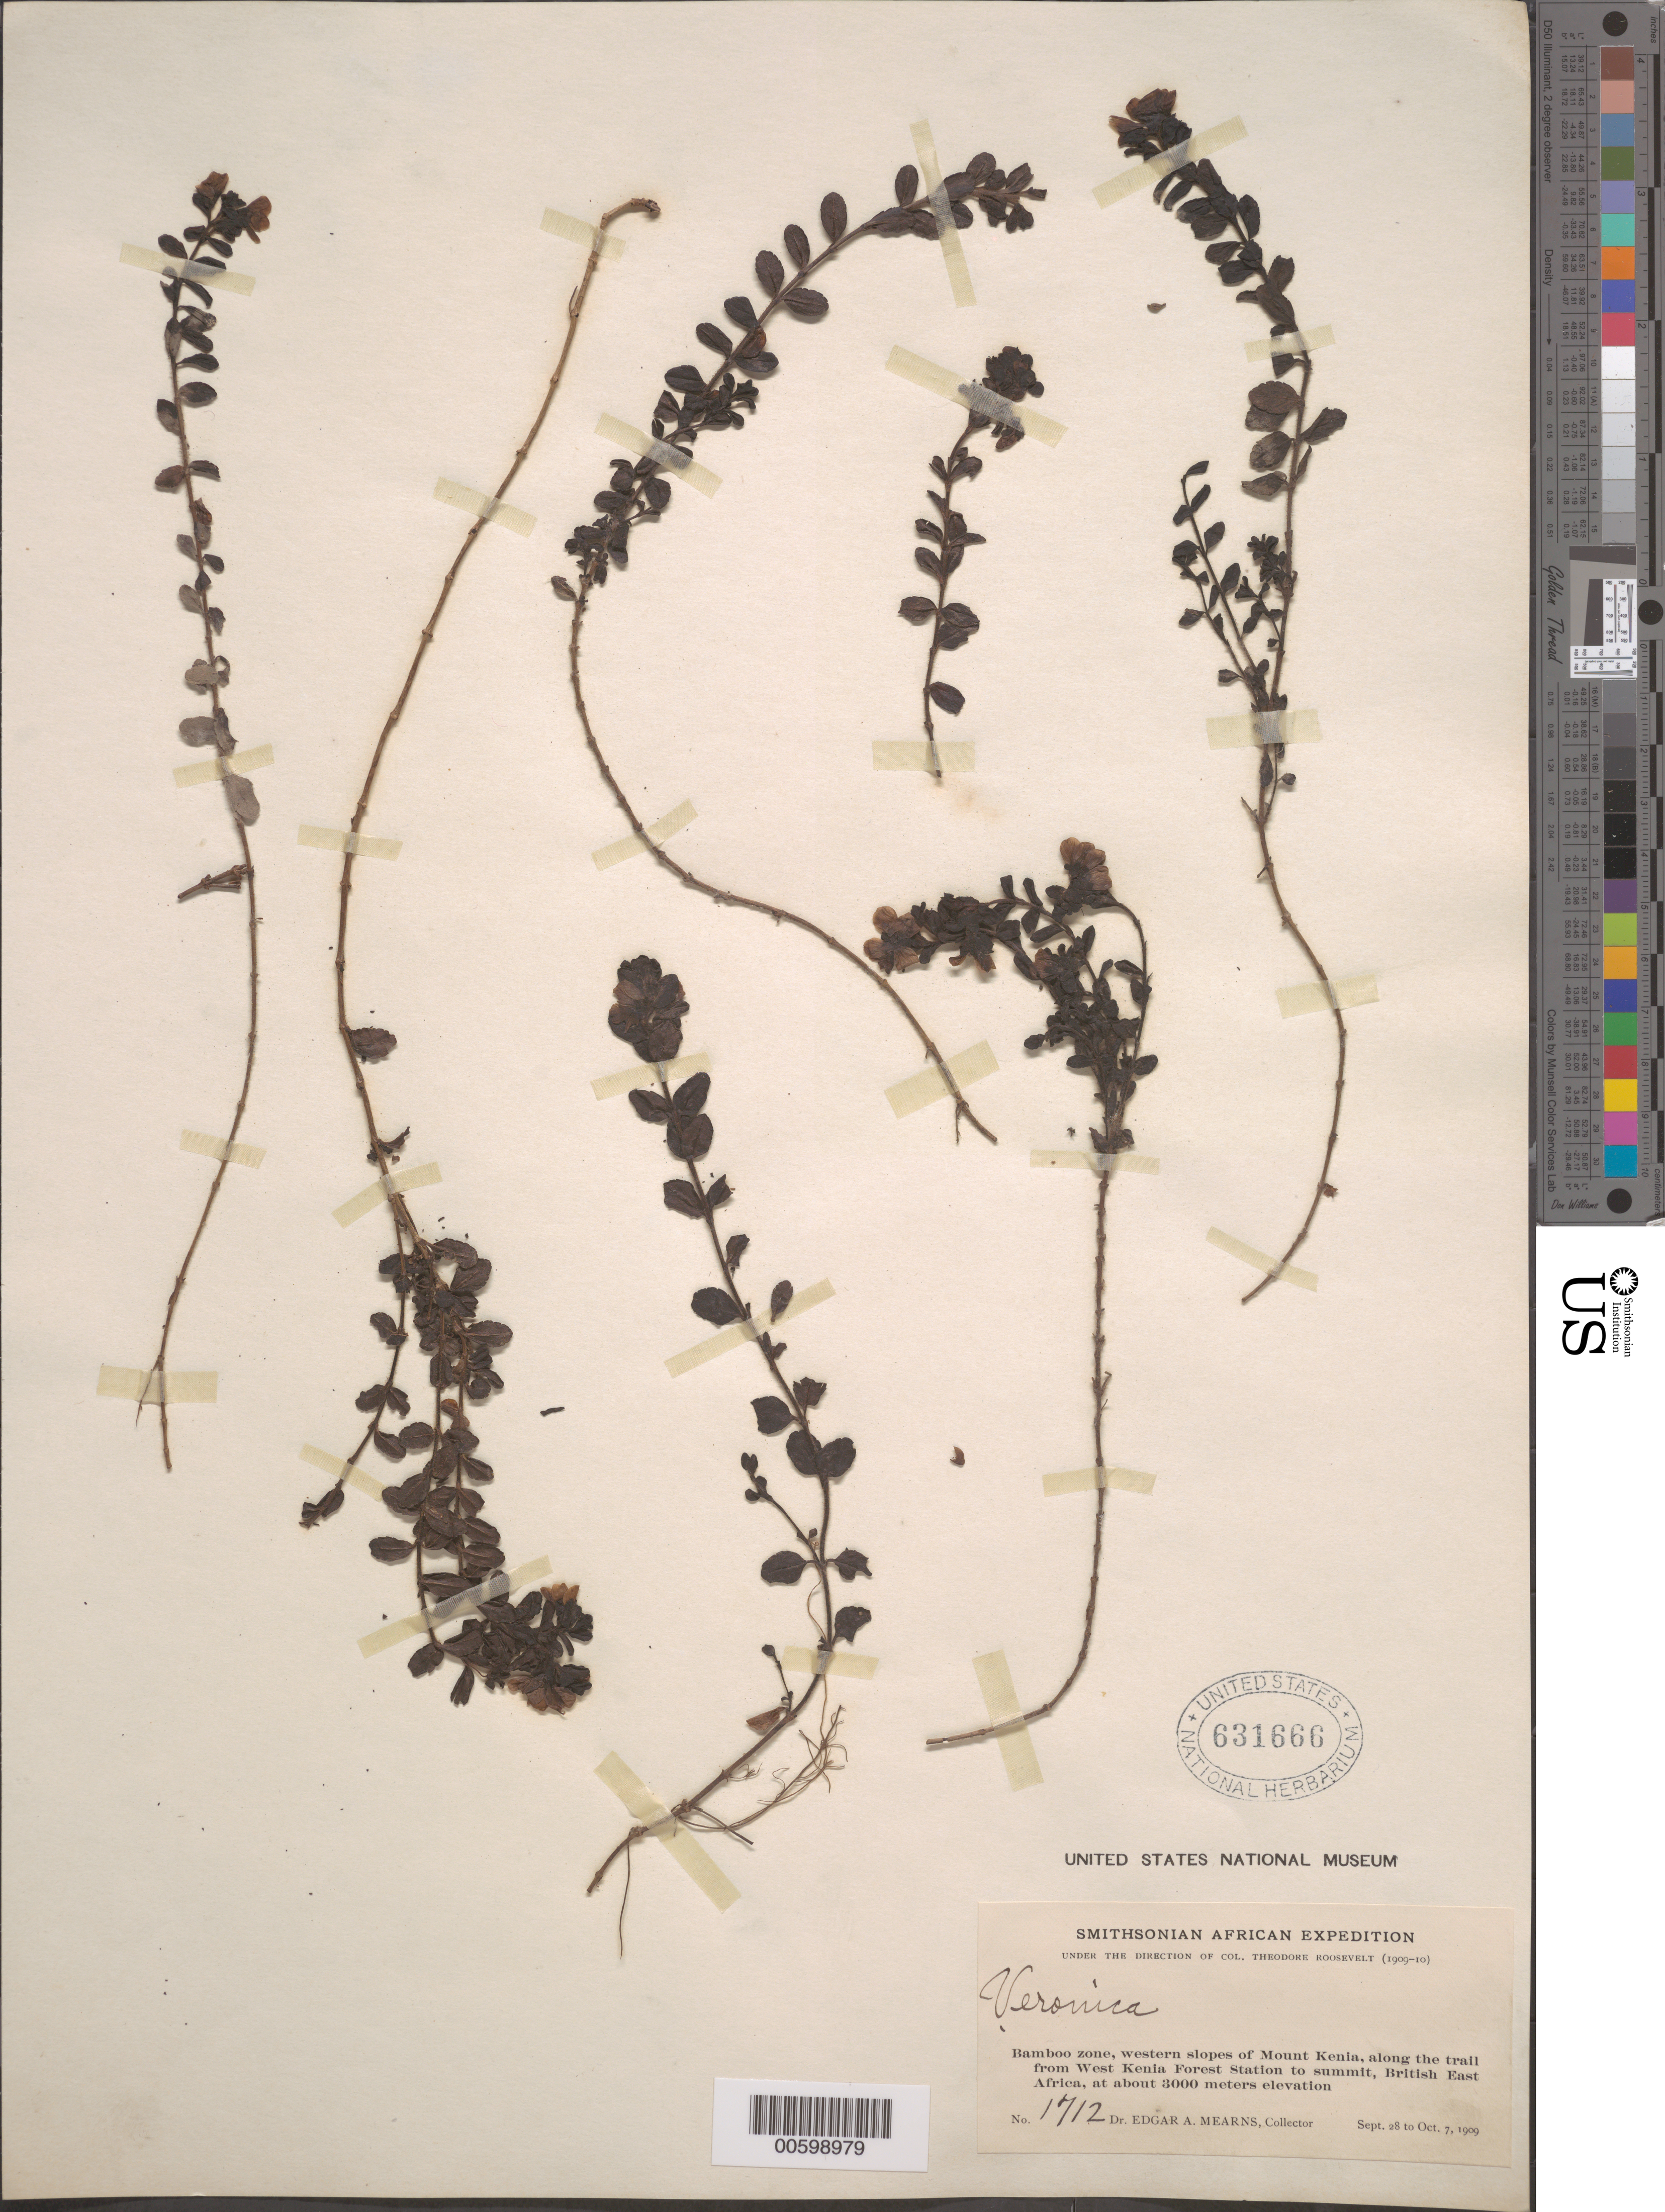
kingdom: Plantae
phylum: Tracheophyta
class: Magnoliopsida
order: Lamiales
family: Plantaginaceae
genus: Veronica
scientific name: Veronica abyssinica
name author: Fresen.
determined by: Albach, Dirk C.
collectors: E. A. Mearns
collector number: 1712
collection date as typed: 28 Sep 1909 to 07 Oct 1909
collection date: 1909-09-28/1909-10-07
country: Kenya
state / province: Nyeri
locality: Bamboo zone, western slopes of mount Kenya, along the trail from West Kenya Forest Station to summit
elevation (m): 3000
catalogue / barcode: US 631666